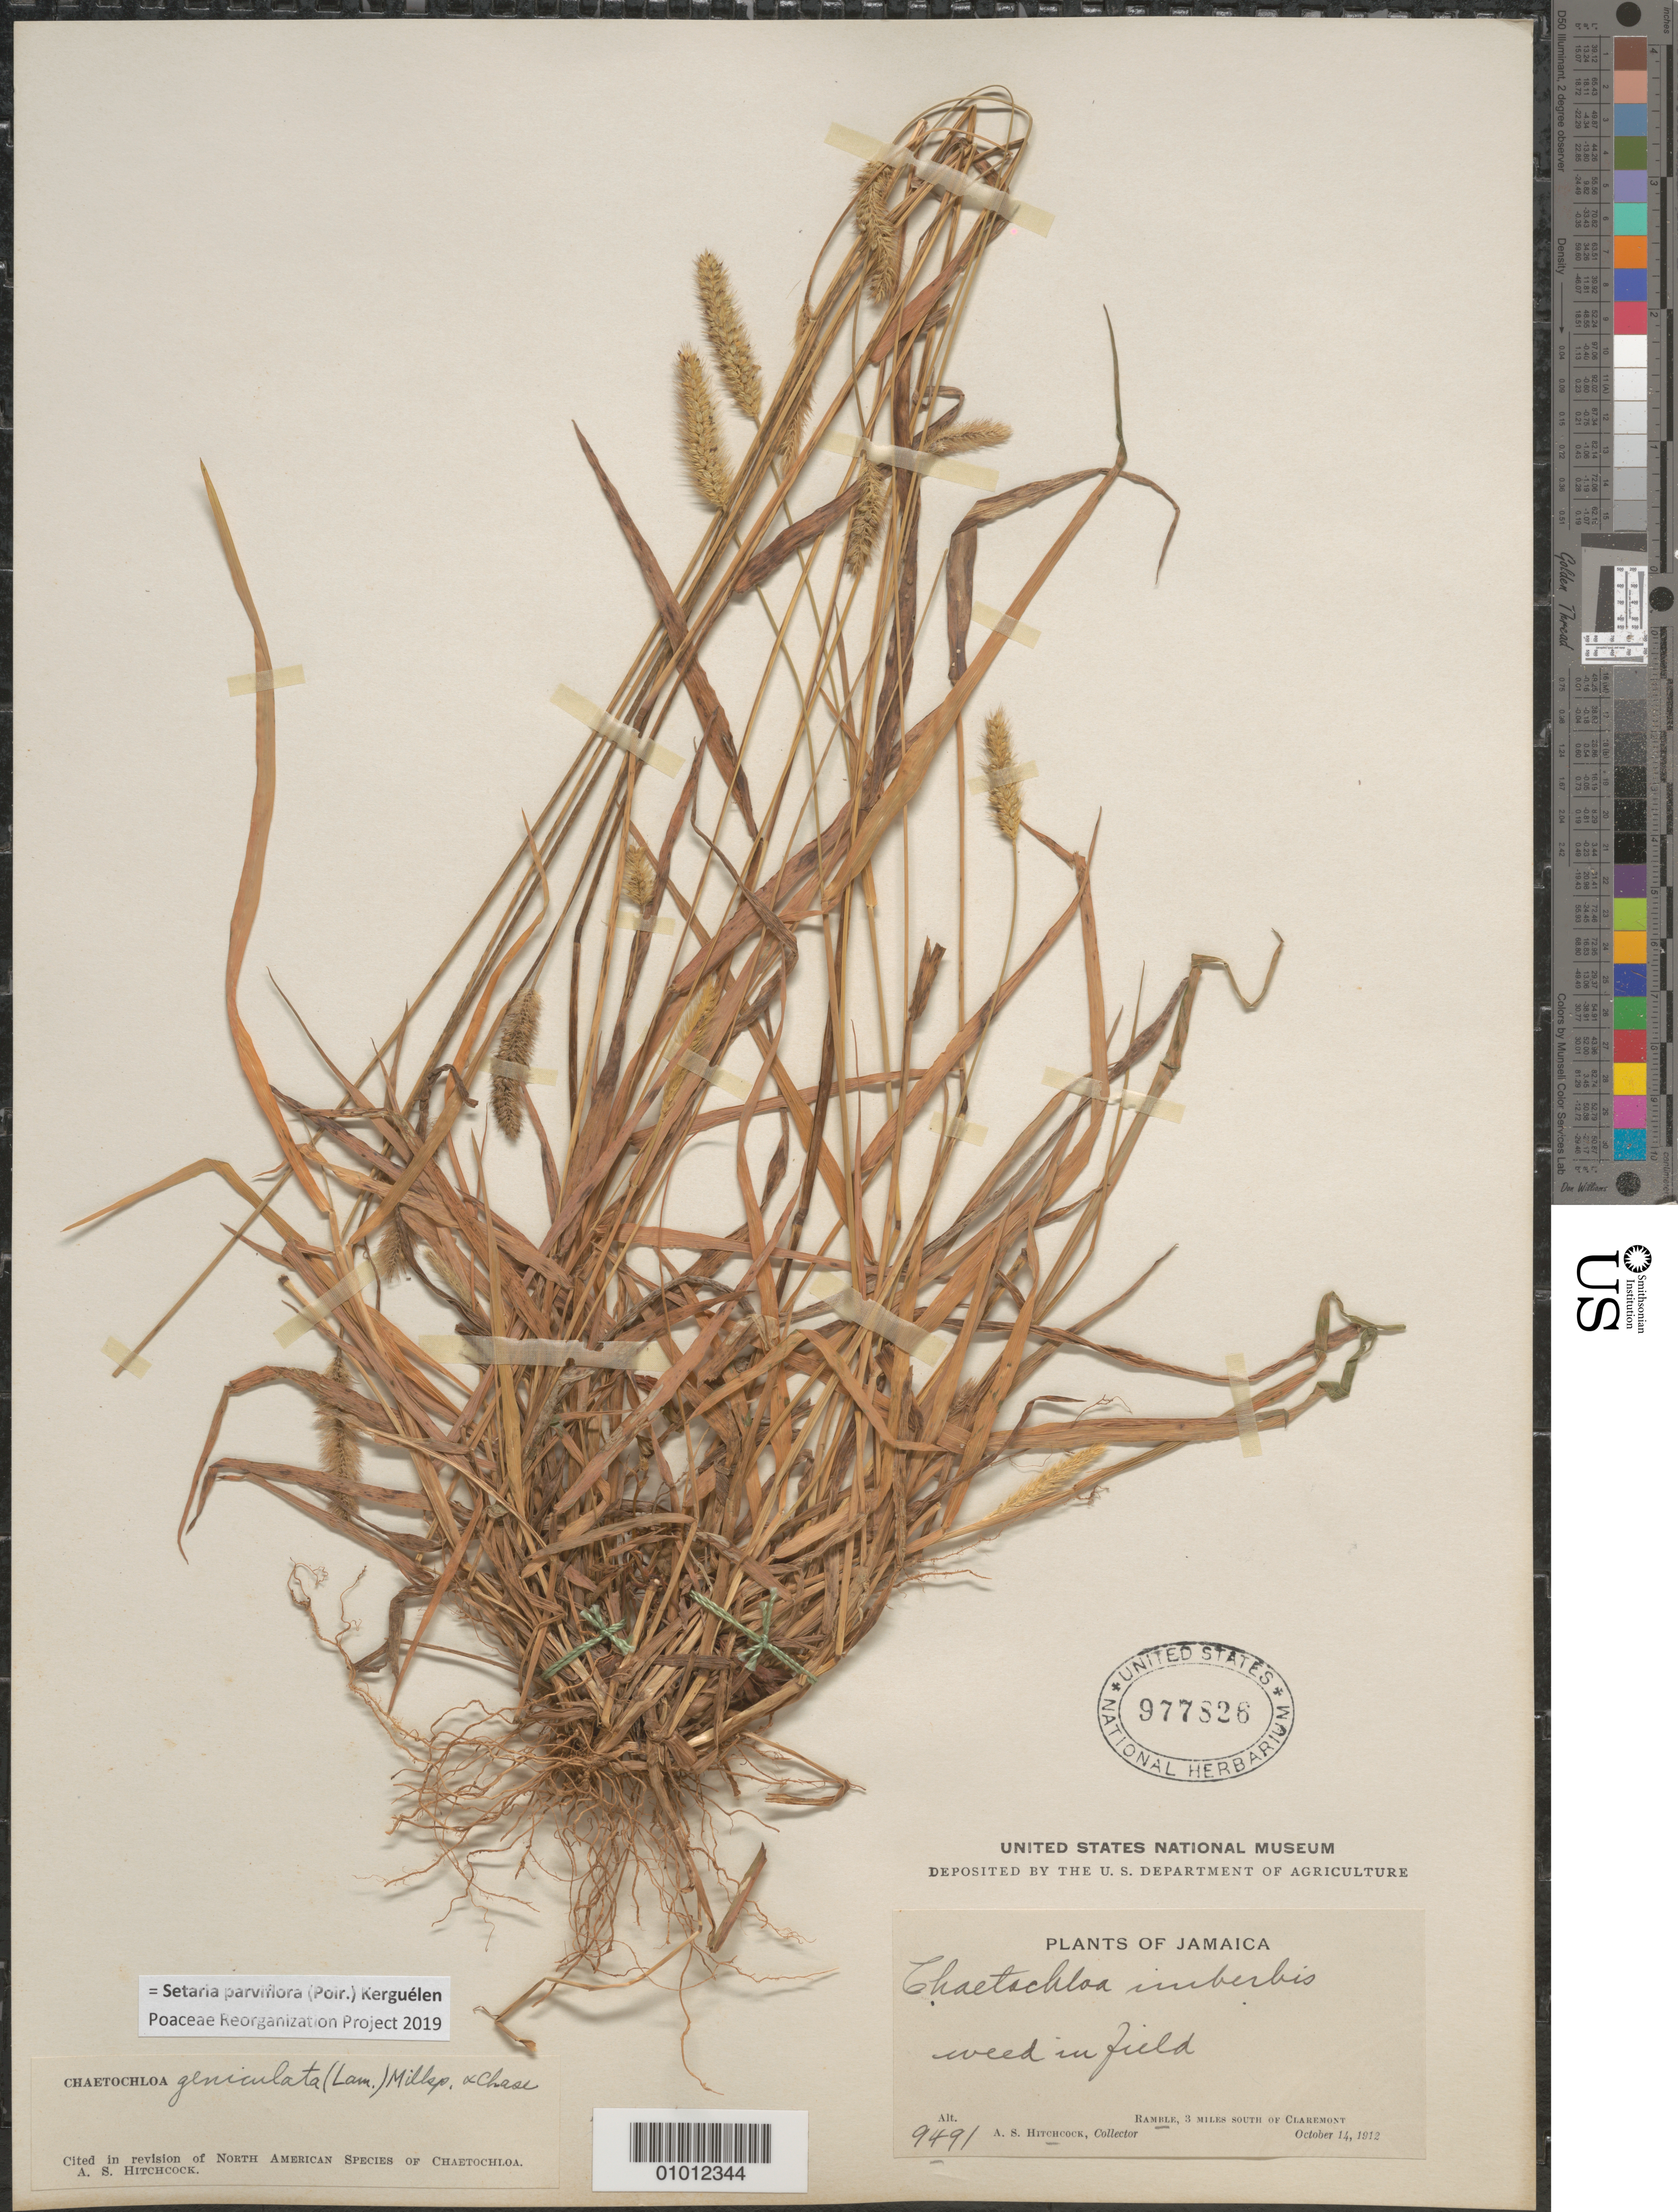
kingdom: Plantae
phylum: Tracheophyta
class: Liliopsida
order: Poales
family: Poaceae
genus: Setaria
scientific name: Setaria parviflora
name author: (Poir.) Kerguélen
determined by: Poaceae Reorganization Project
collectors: A. S. Hitchcock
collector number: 9491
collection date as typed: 14 Oct 1912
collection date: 1912-10-14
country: Jamaica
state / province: Saint Thomas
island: Jamaica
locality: Ramble, 3 miles S of Claremont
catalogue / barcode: US 977826